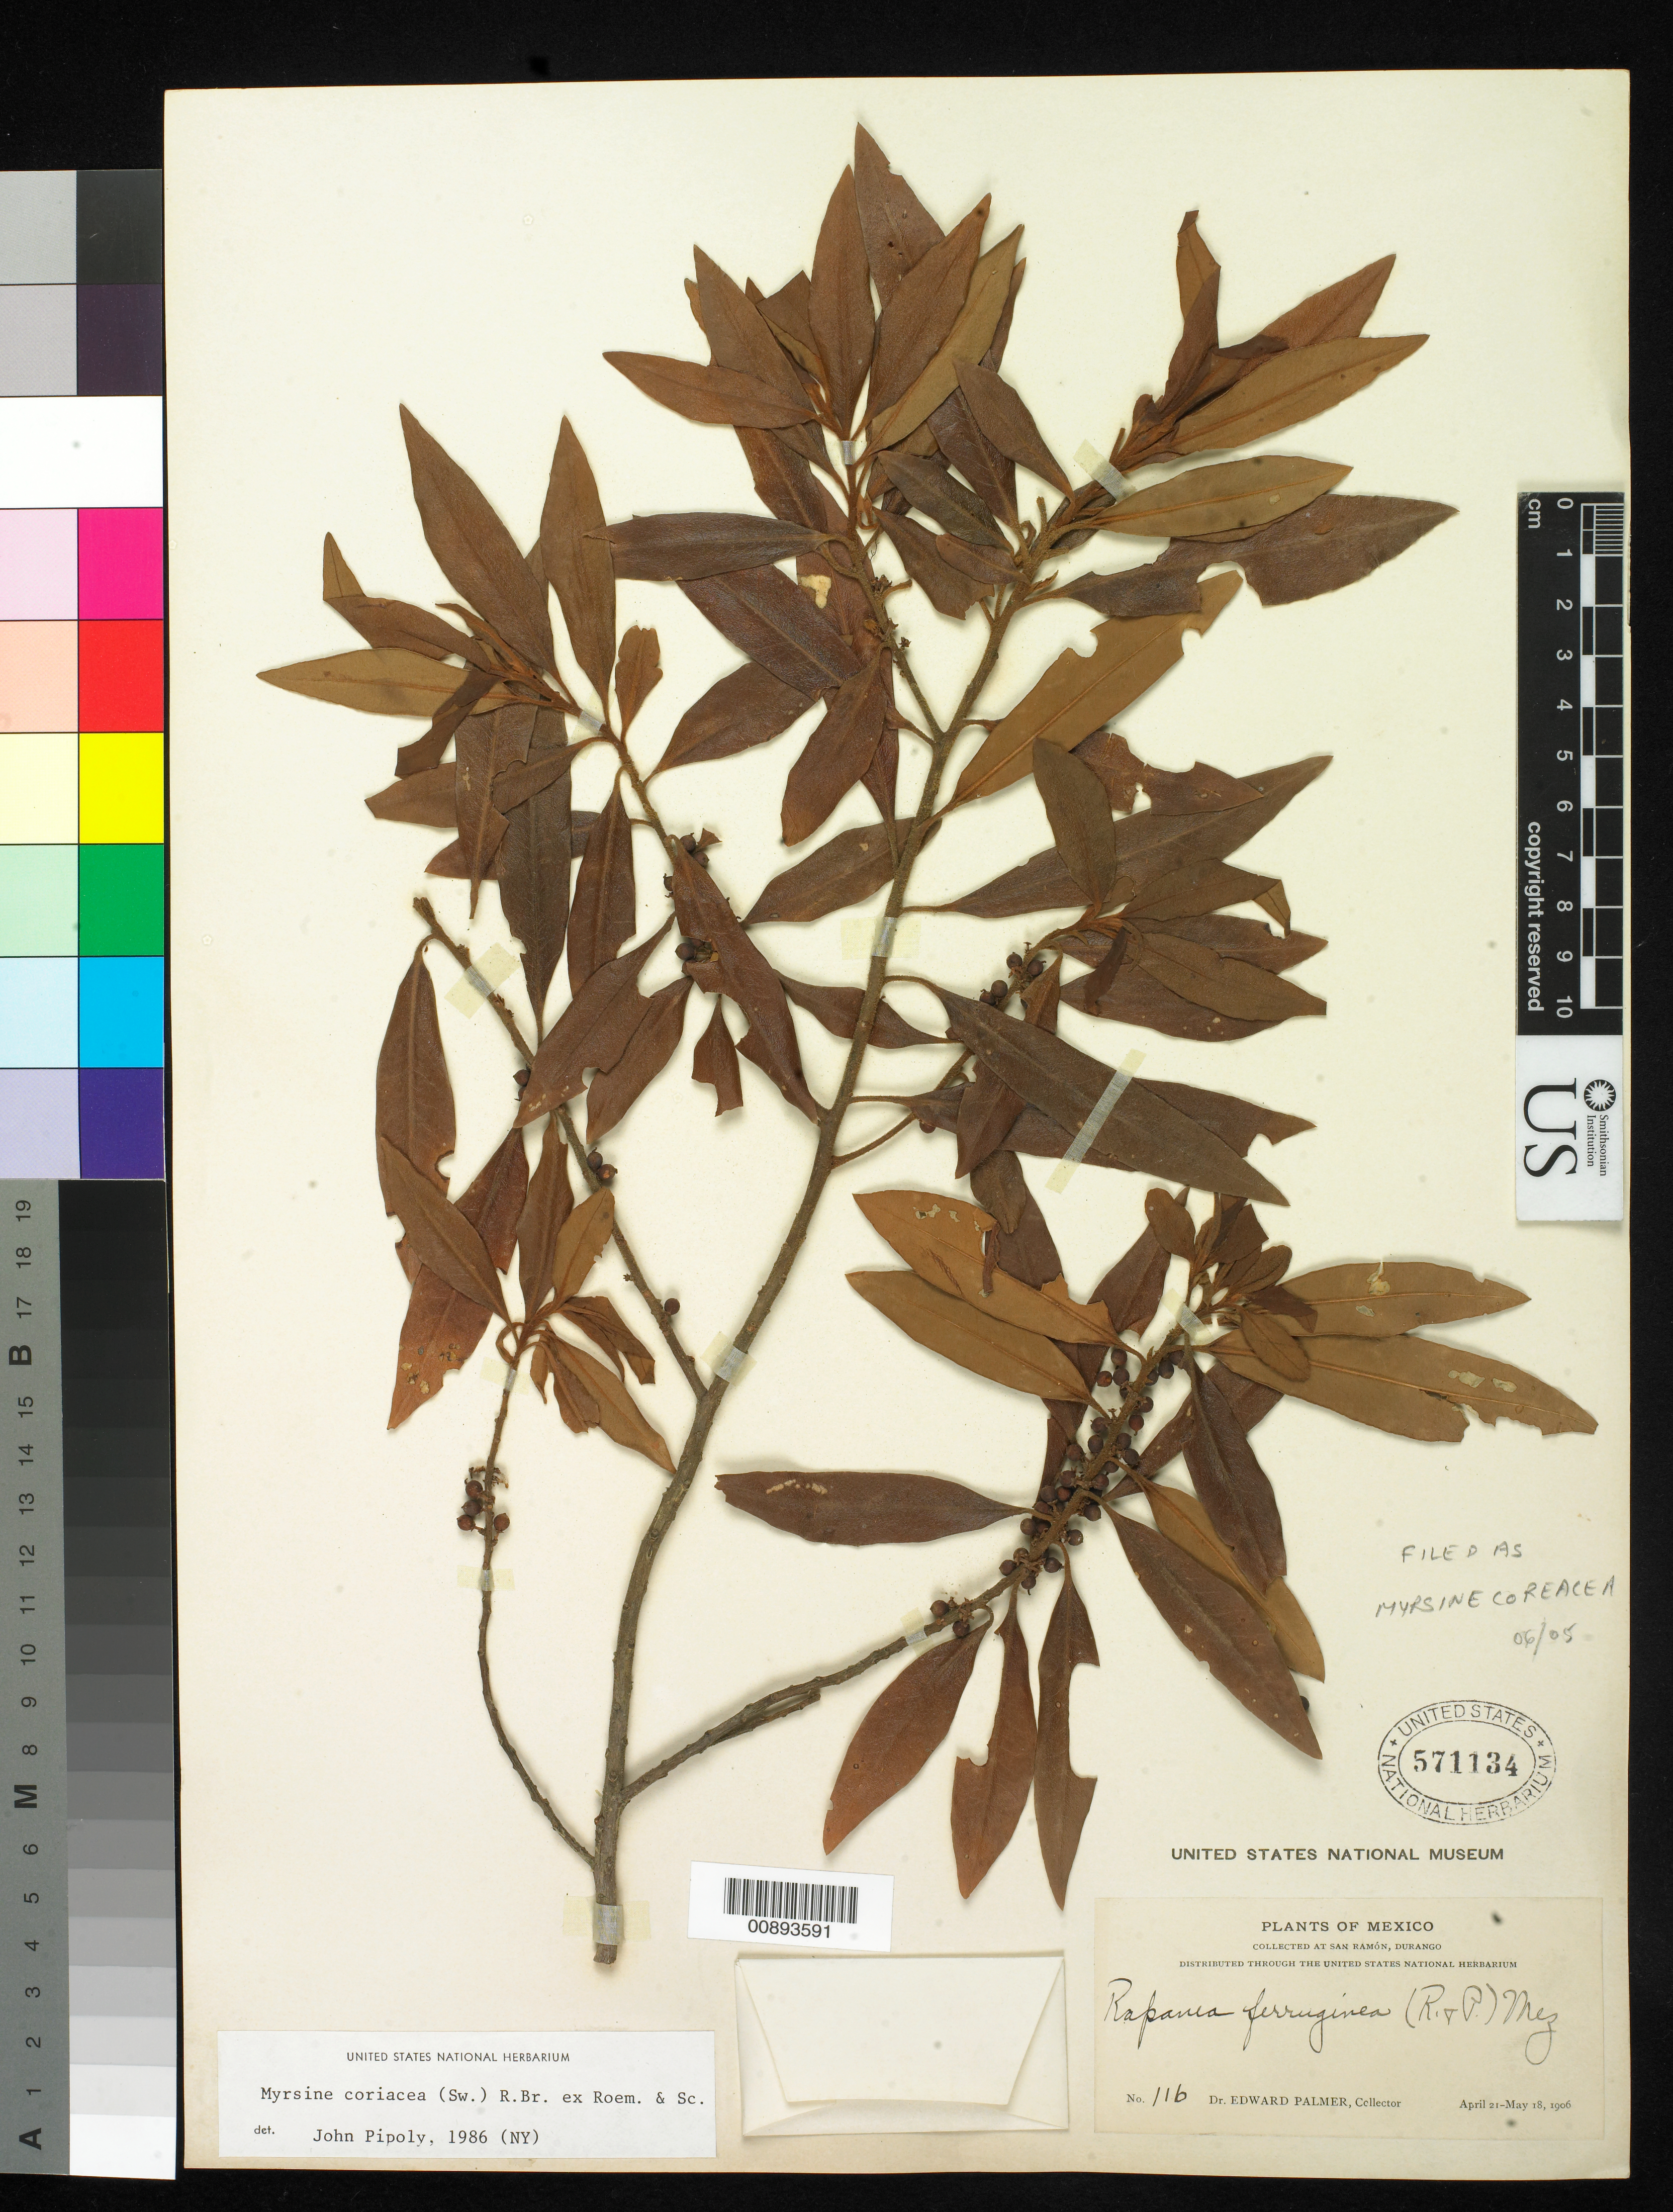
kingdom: Plantae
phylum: Tracheophyta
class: Magnoliopsida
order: Ericales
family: Primulaceae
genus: Myrsine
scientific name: Myrsine coriacea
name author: (Sw.) R. Br. ex Roem. & Schult.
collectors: E. Palmer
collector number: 116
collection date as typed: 21 Apr 1906 to 18 May 1906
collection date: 1906-04-21/1906-05-18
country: Mexico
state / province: Durango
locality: San Ramón, Durango.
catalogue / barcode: US 571134